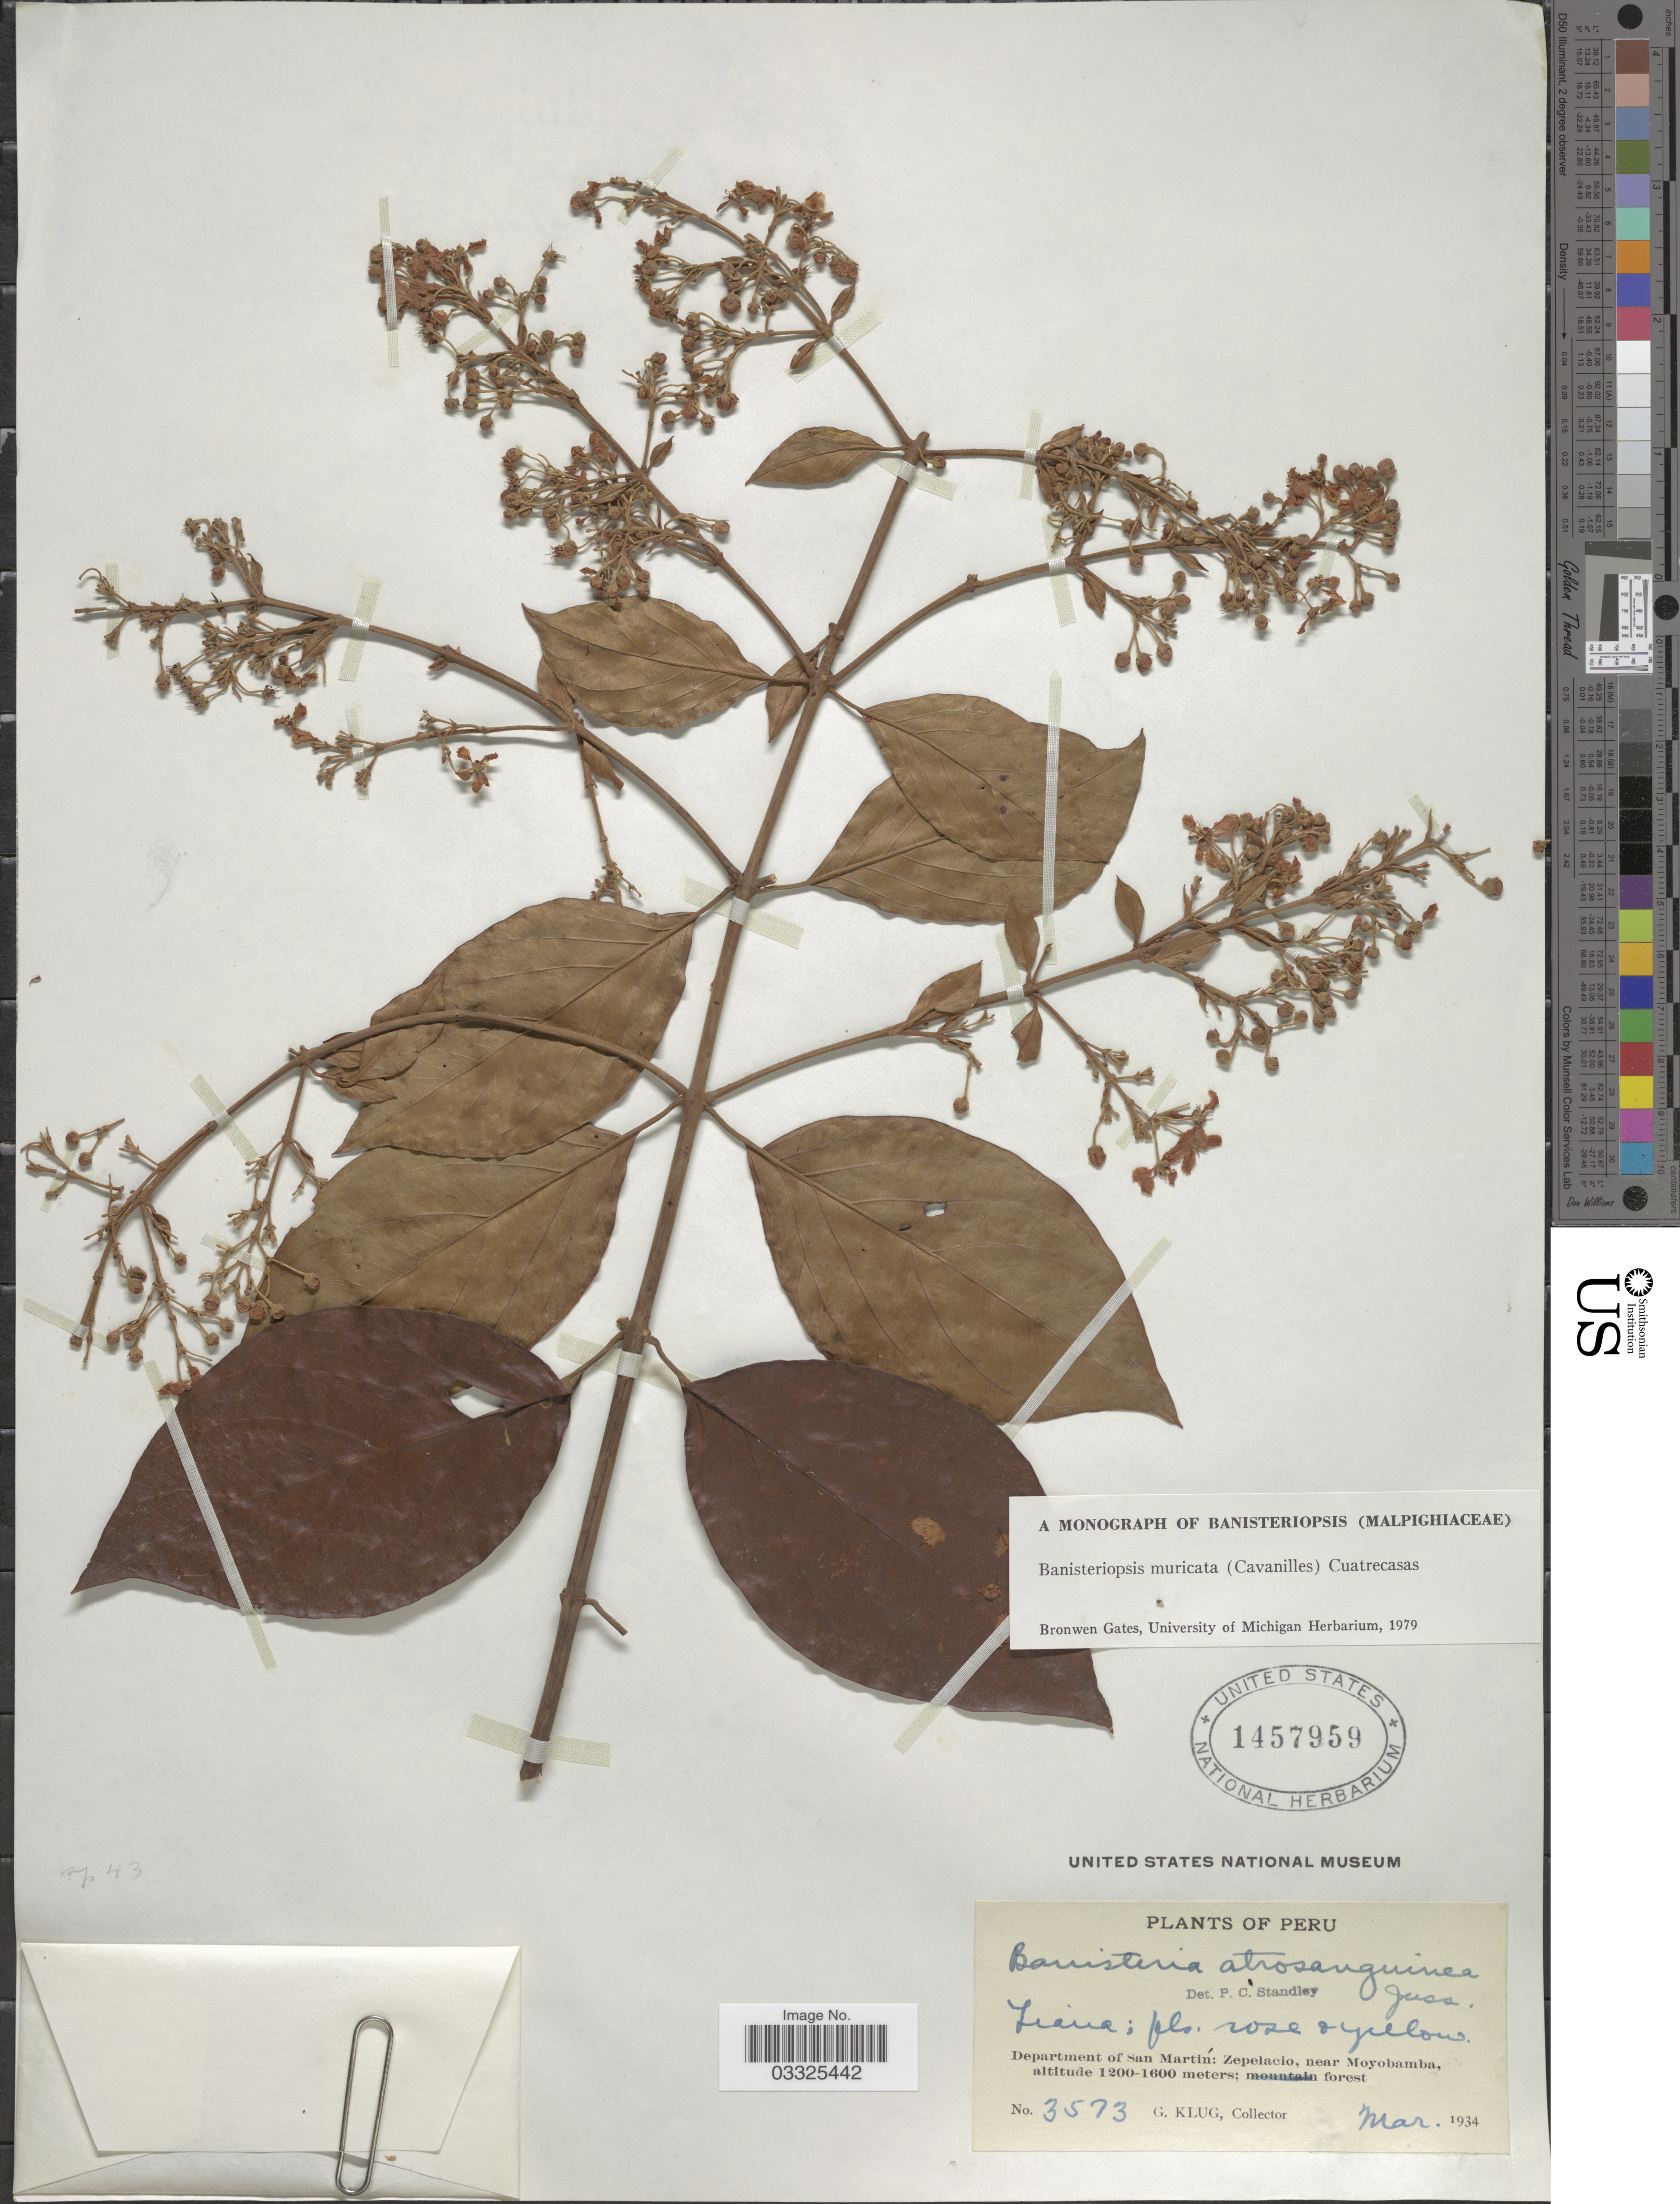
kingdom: Plantae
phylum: Tracheophyta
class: Magnoliopsida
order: Malpighiales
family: Malpighiaceae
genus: Banisteriopsis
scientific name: Banisteriopsis muricata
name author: (Cav.) Cuatrec.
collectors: G. Klug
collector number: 3573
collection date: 1934-03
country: Peru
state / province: San Martín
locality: Department of San Martín: Zepelacio, near Moyobamba.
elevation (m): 1200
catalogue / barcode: US 1457959